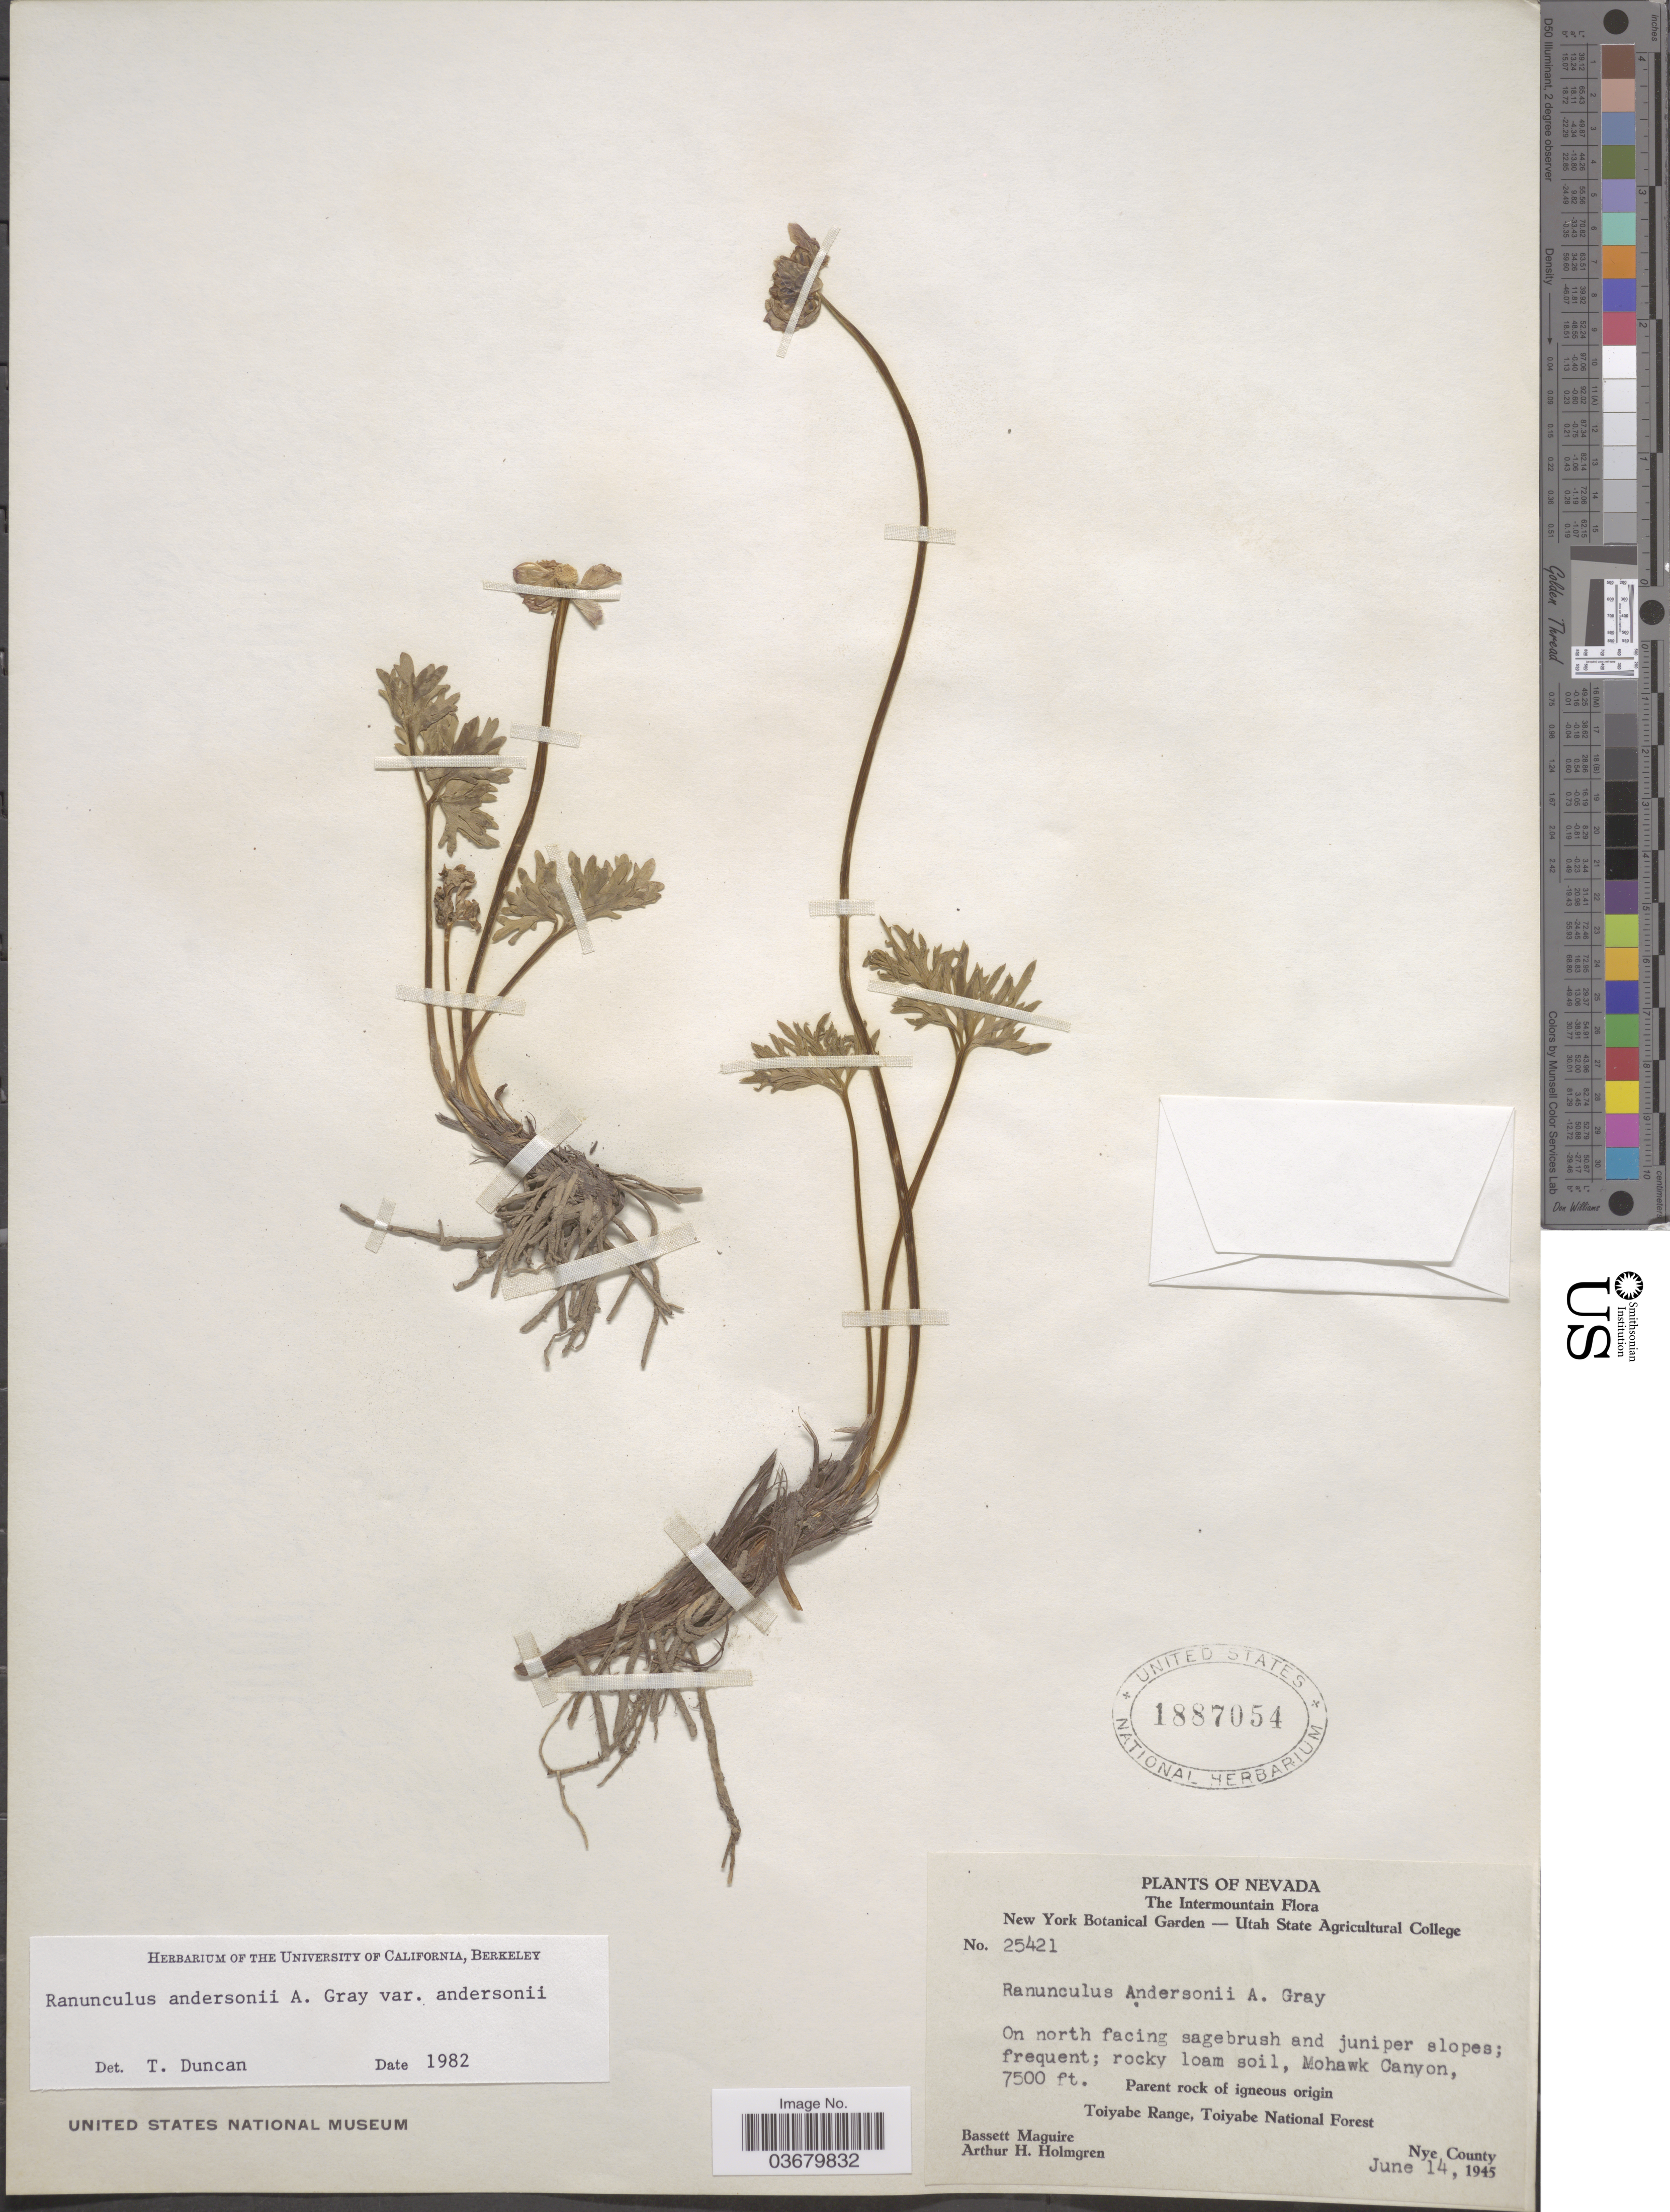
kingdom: Plantae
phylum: Tracheophyta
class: Magnoliopsida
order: Ranunculales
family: Ranunculaceae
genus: Ranunculus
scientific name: Ranunculus andersonii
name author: A. Gray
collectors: B. Maguire & A. H. Holmgren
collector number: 25421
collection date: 1945-06-14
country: United States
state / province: Nevada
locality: The Intermountain. Mohawk Canyon, Toiyabe Range, Toiyabe National Forest. Nye County.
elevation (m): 2286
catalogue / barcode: US 1887054